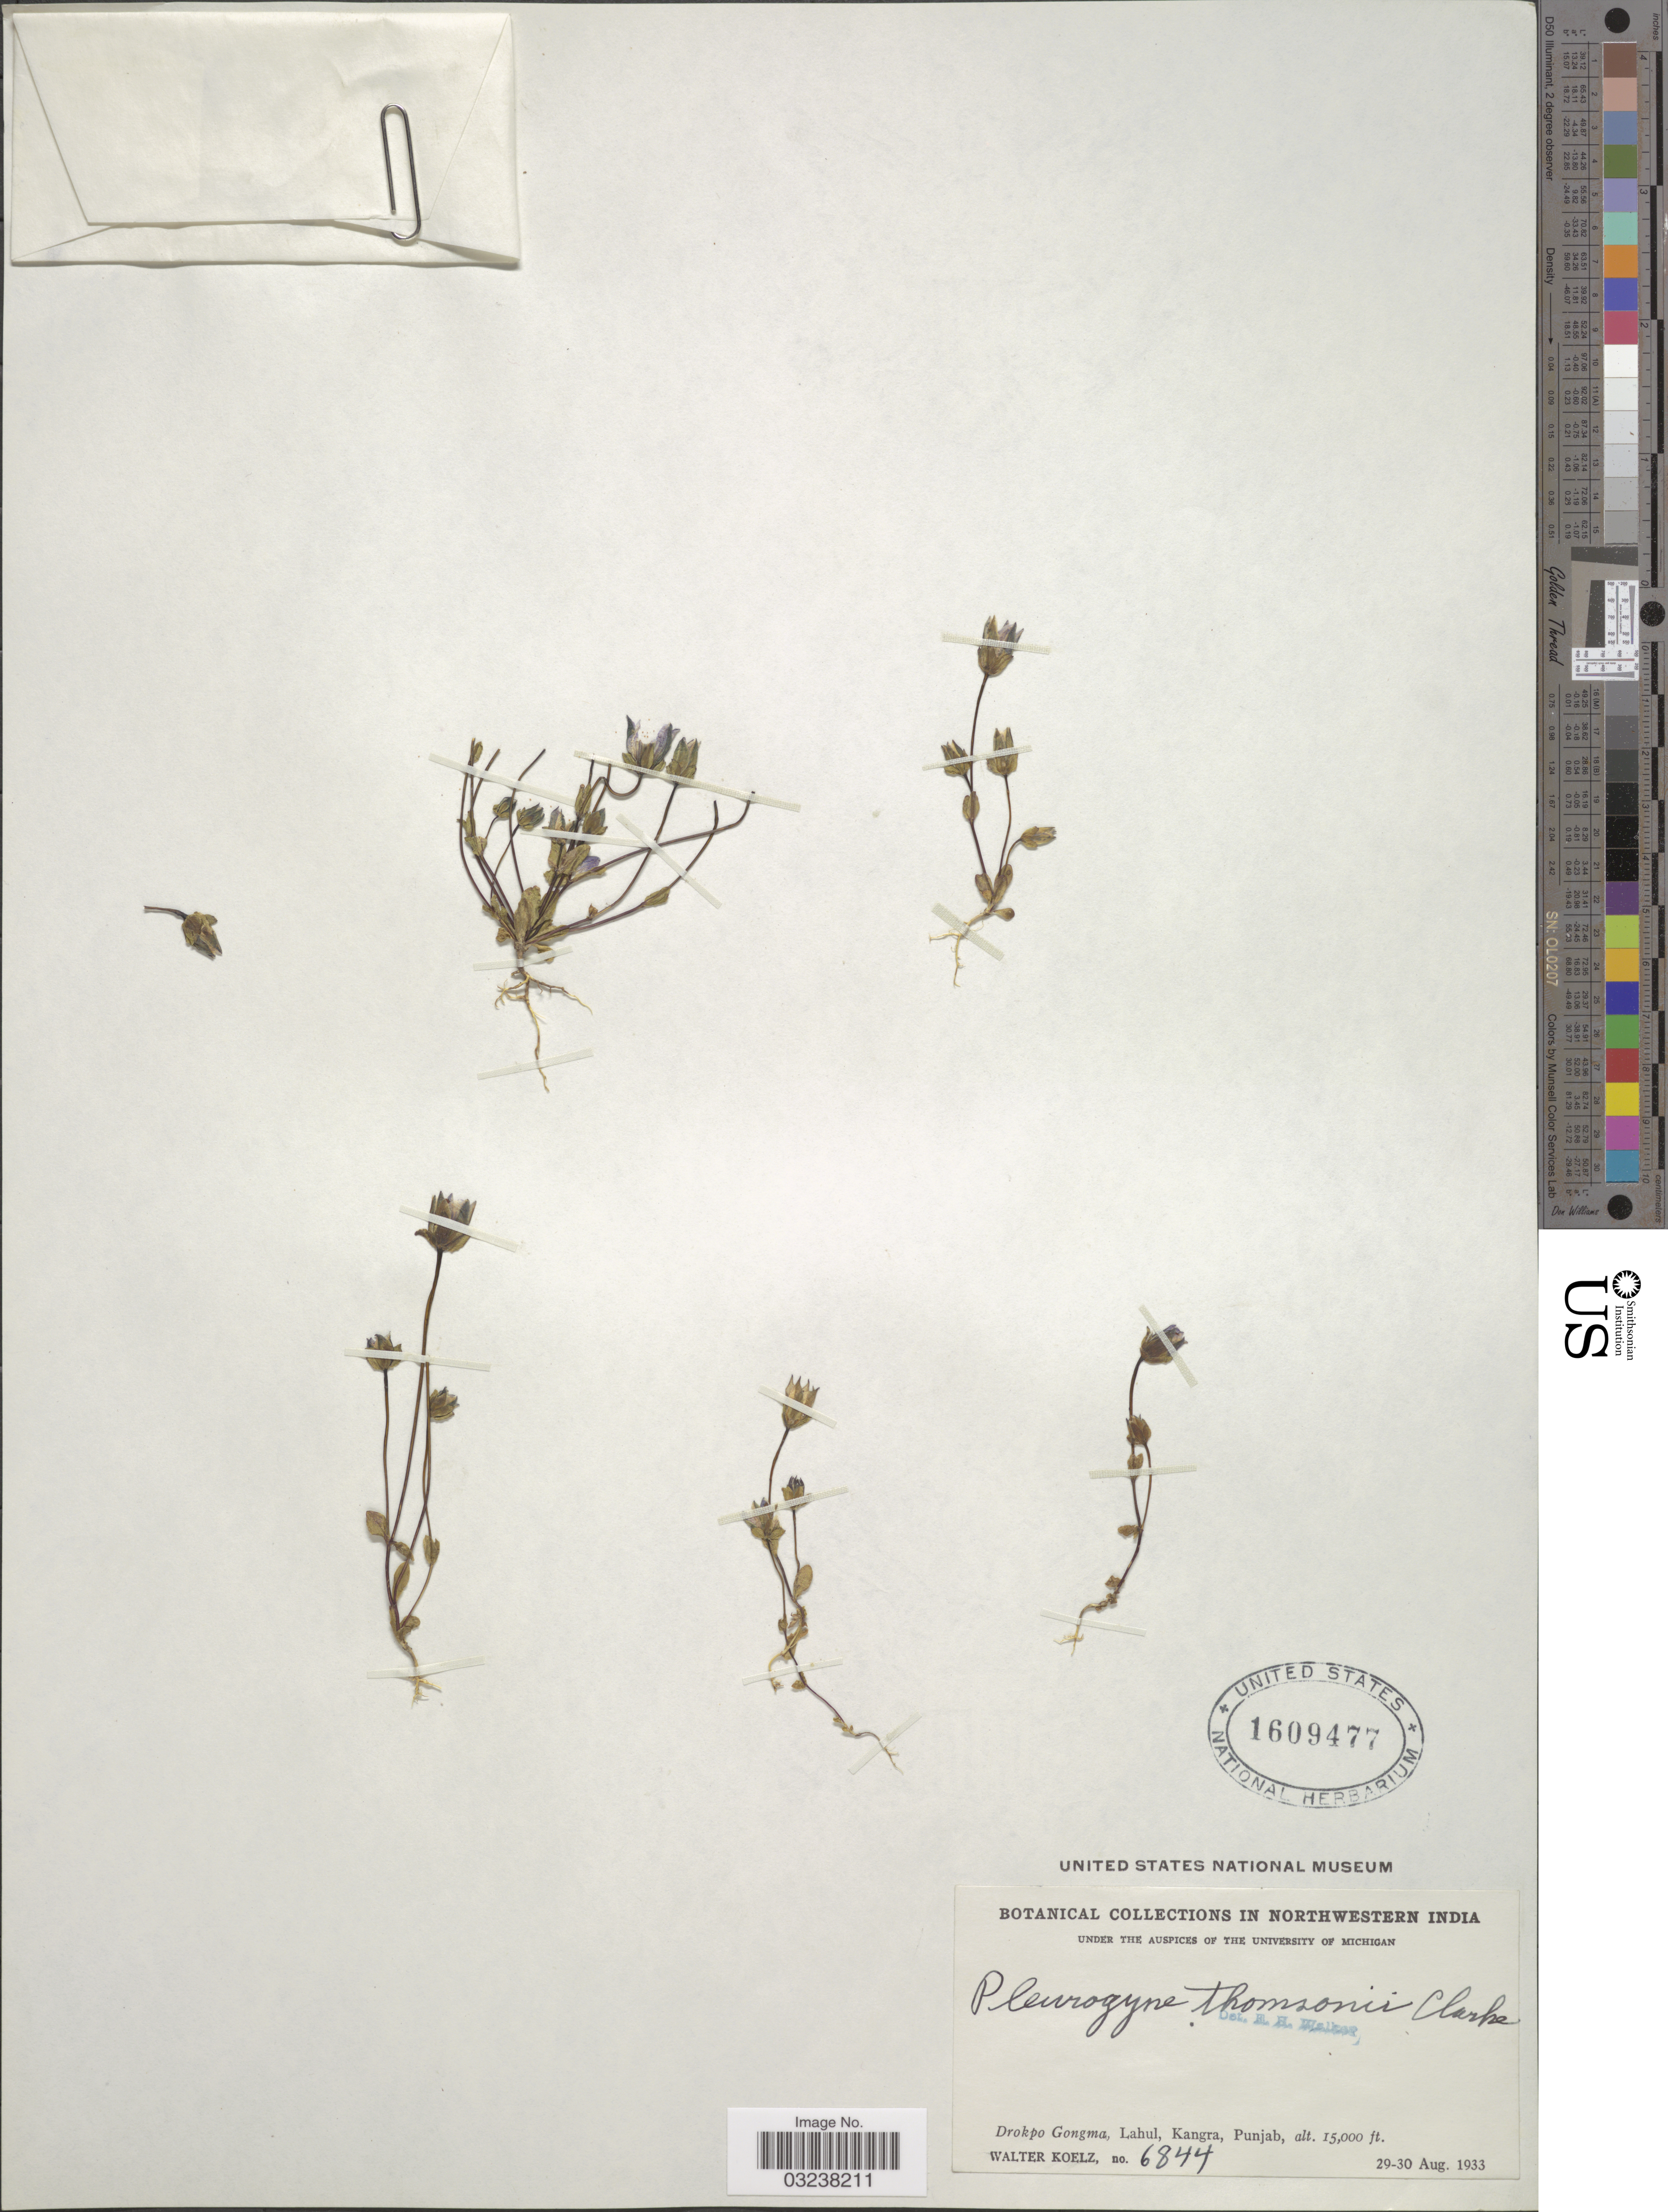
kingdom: Plantae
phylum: Tracheophyta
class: Magnoliopsida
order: Gentianales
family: Gentianaceae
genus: Lomatogonium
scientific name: Lomatogonium thomsonii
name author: (C.B. Clarke) Fernald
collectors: W. N. Koelz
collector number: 6844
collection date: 1933-08-29/1933-08-30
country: India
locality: Northwestern Inda. Drokpo Gongma, Lahul, Kangra, Punjab.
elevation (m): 4572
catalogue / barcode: US 1609477